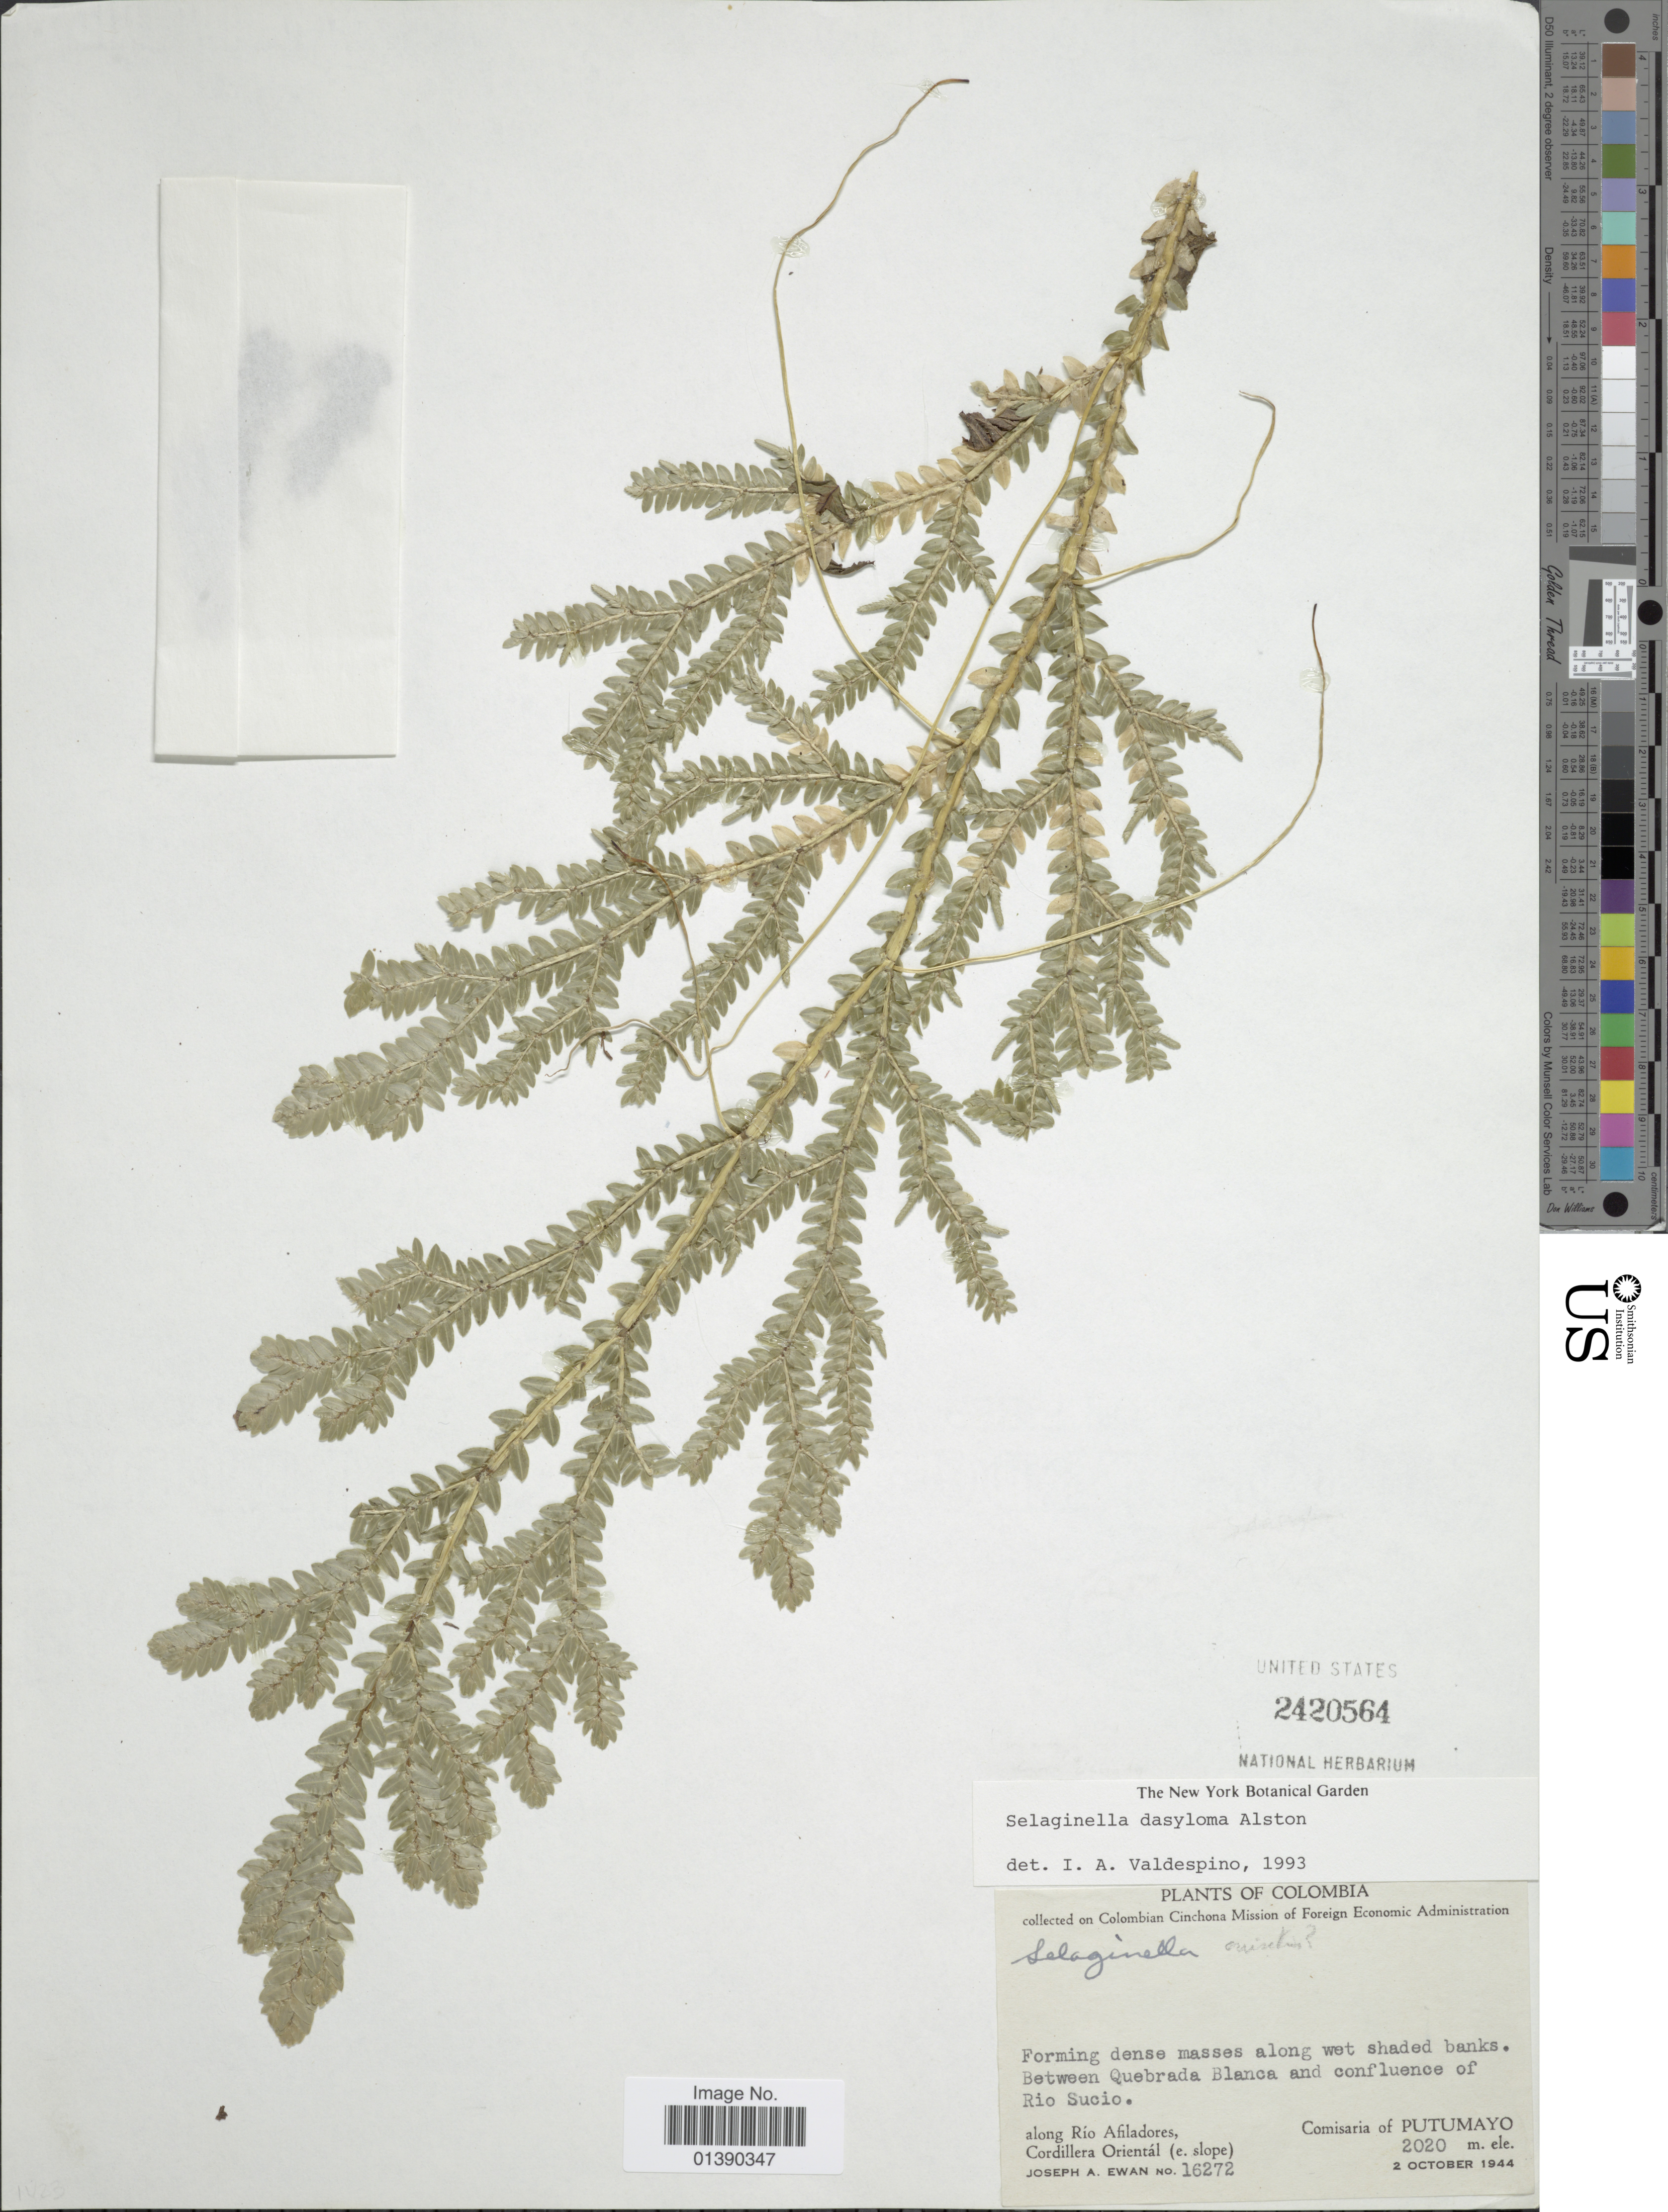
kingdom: Plantae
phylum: Tracheophyta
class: Lycopodiopsida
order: Selaginellales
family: Selaginellaceae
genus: Selaginella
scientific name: Selaginella dasyloma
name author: Alston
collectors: J. A. Ewan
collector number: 16272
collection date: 1944-10-02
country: Colombia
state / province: Putumayo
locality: Between Quebrada Blanca and confluence of Rio Sucio. along Rio Afiladores, Cordillera Orientál (e.slope)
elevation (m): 2020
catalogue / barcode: US 2420564